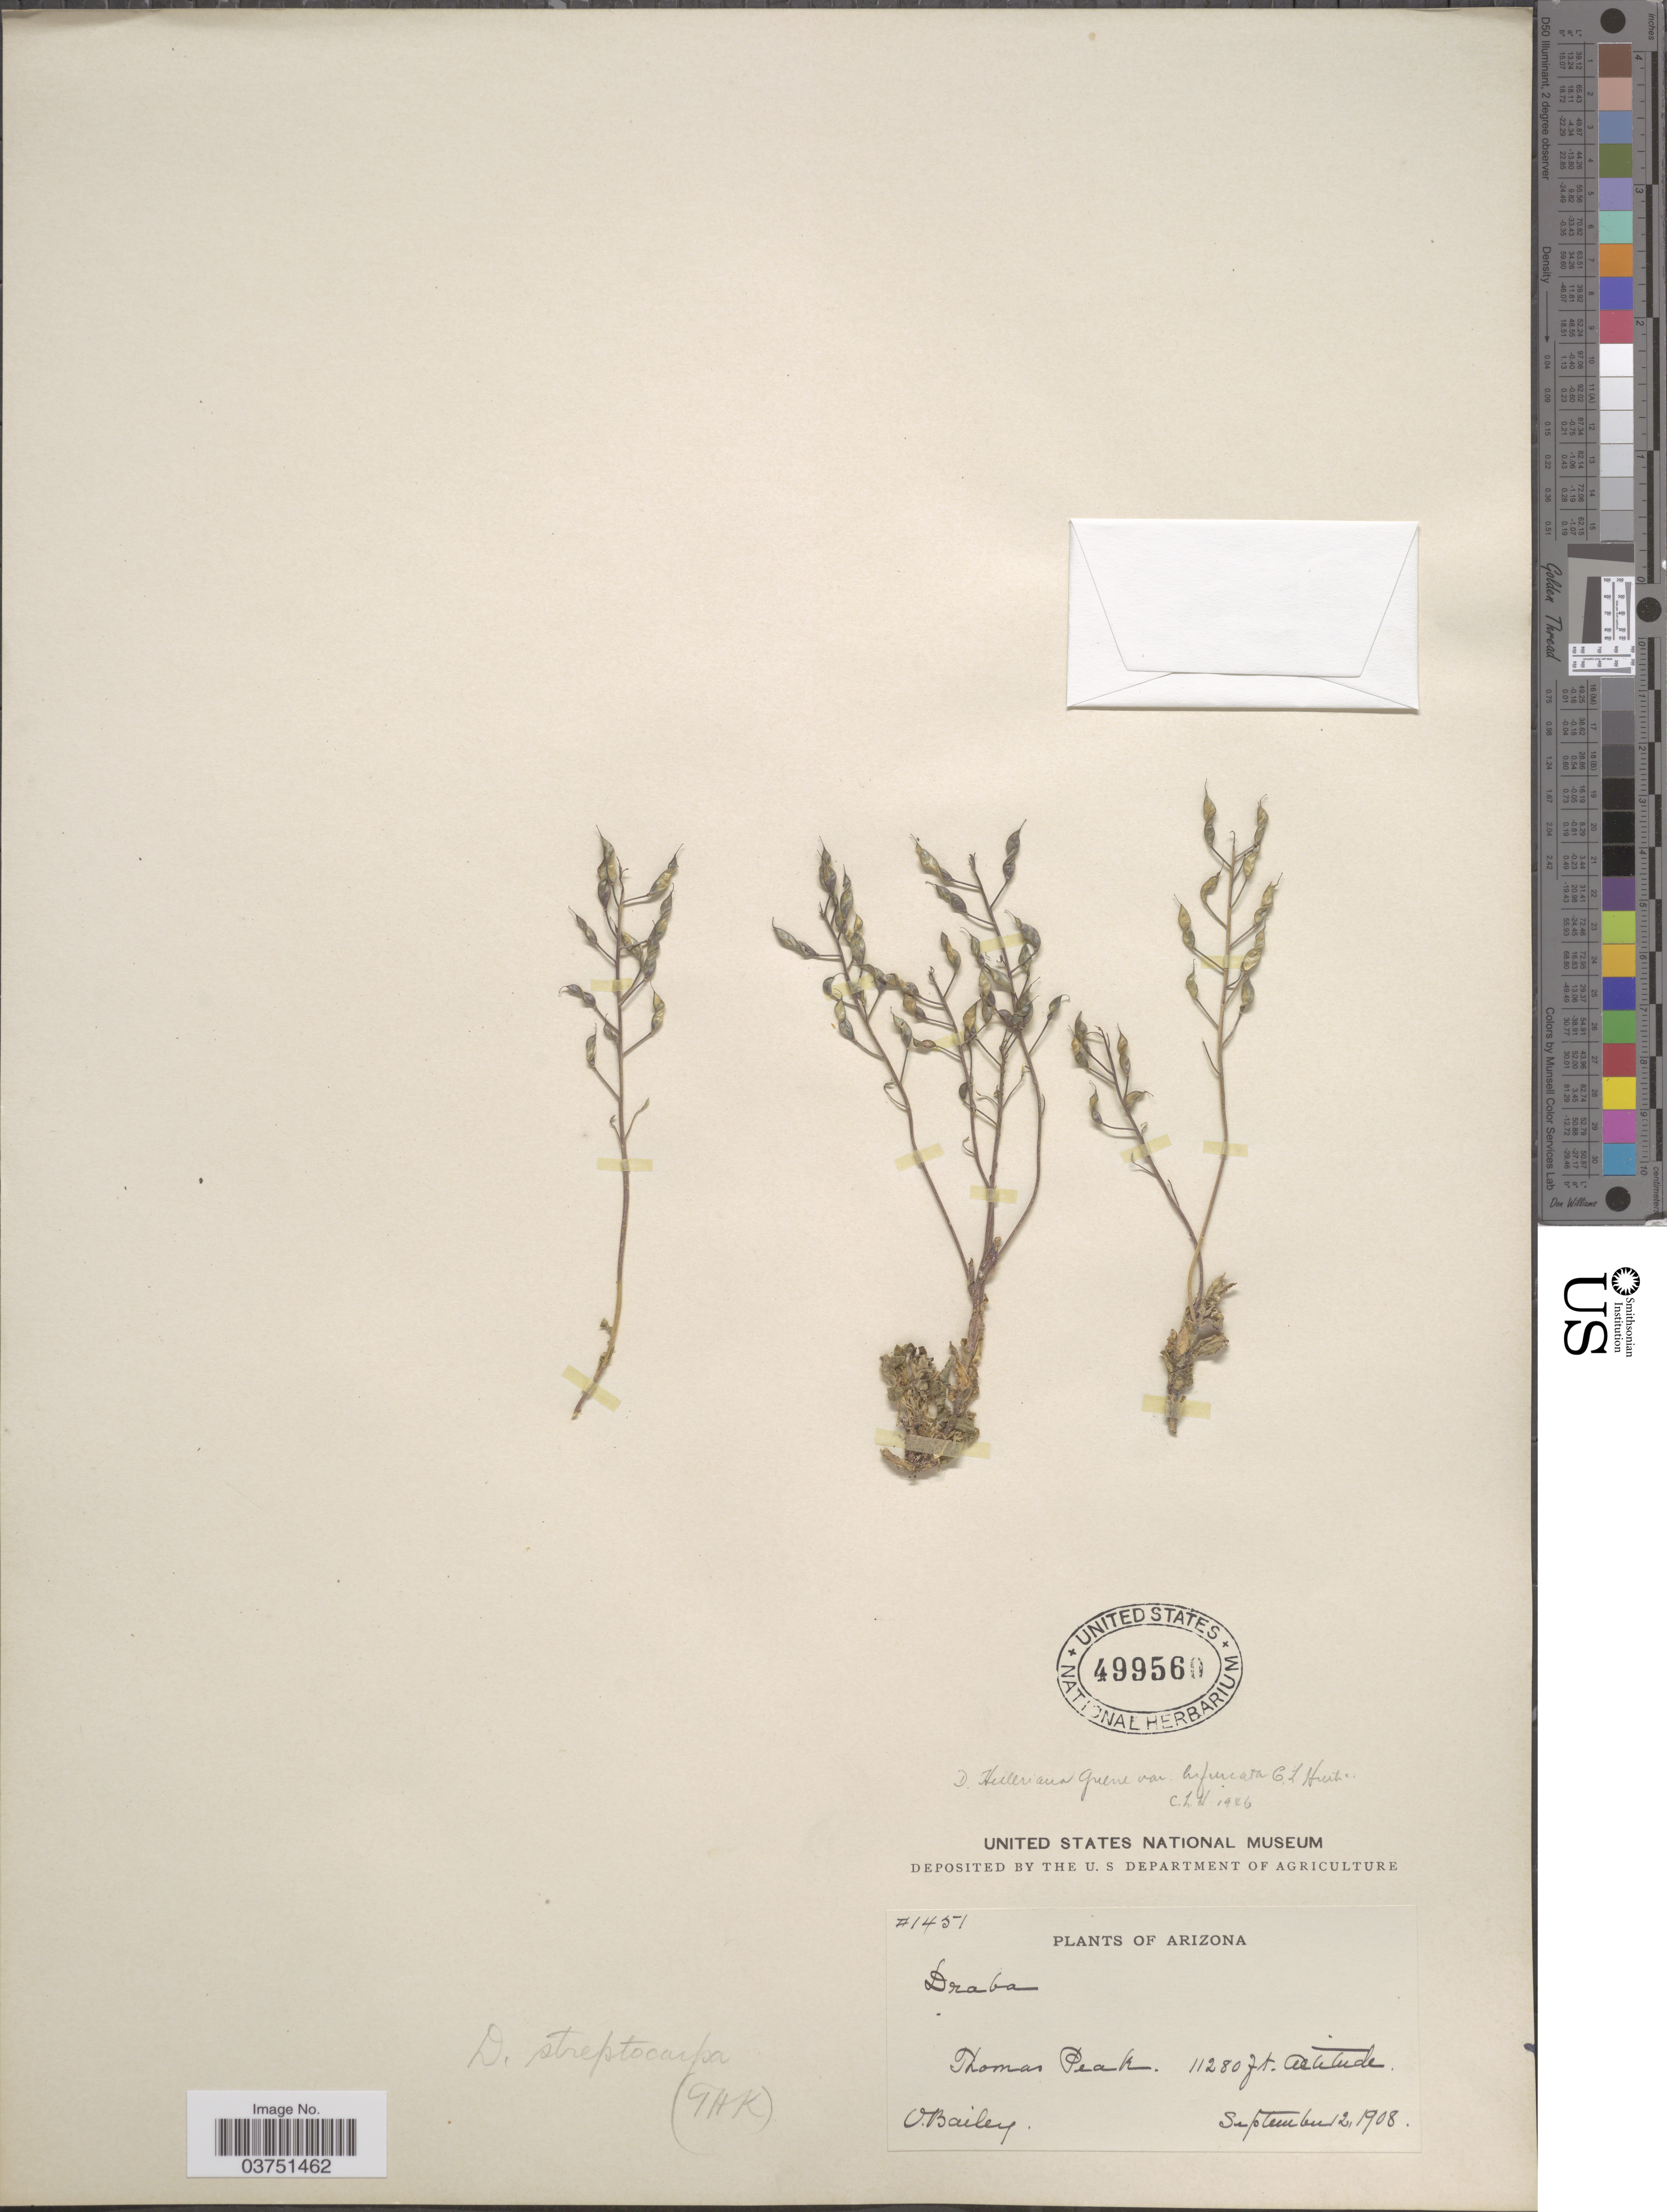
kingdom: Plantae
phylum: Tracheophyta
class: Magnoliopsida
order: Brassicales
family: Brassicaceae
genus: Draba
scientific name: Draba helleriana var. bifurcata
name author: C.L. Hitchc.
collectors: O. Bailey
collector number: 1451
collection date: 1908-09-12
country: United States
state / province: Arizona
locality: Thomas Peak.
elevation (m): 3438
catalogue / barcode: US 499560